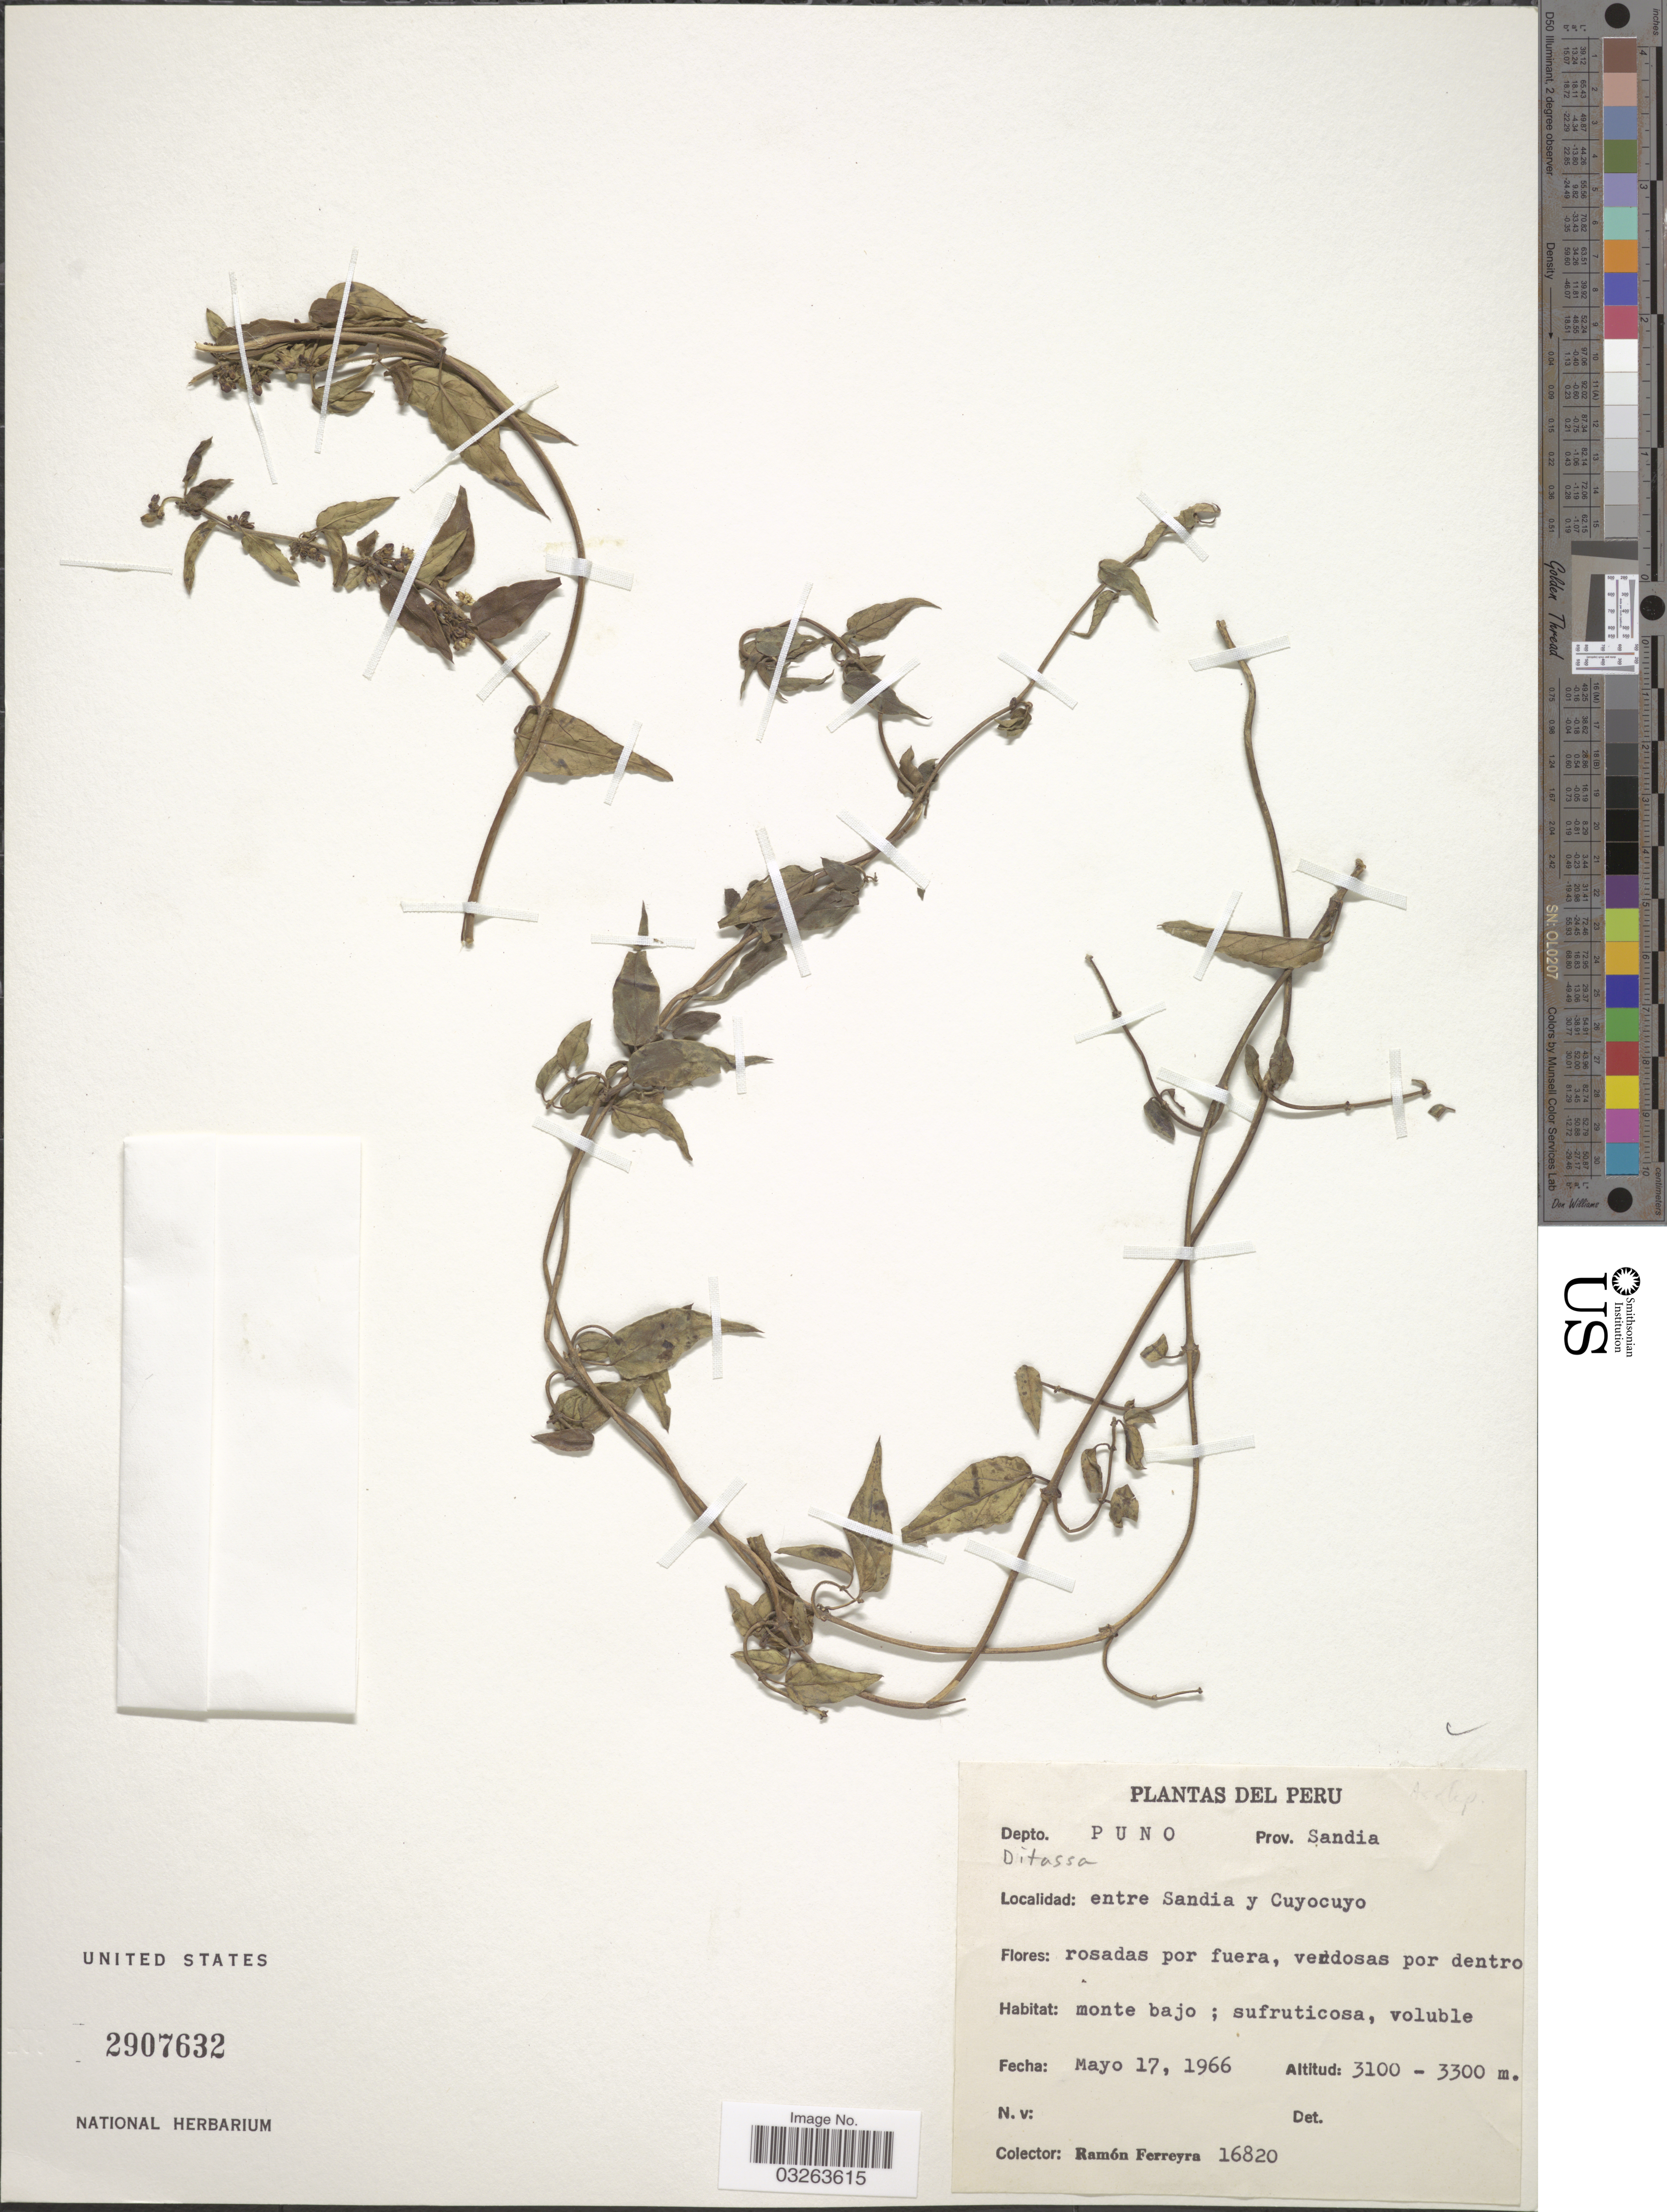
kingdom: Plantae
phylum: Tracheophyta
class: Magnoliopsida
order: Gentianales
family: Apocynaceae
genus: Ditassa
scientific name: Ditassa sp.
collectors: R. A. Ferreyra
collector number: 16820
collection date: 1966-05-17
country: Peru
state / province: Puno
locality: Depto. Puno Prov. Sandia, entre Sandia y Cuyocuyo.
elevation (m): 3100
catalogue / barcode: US 2907632